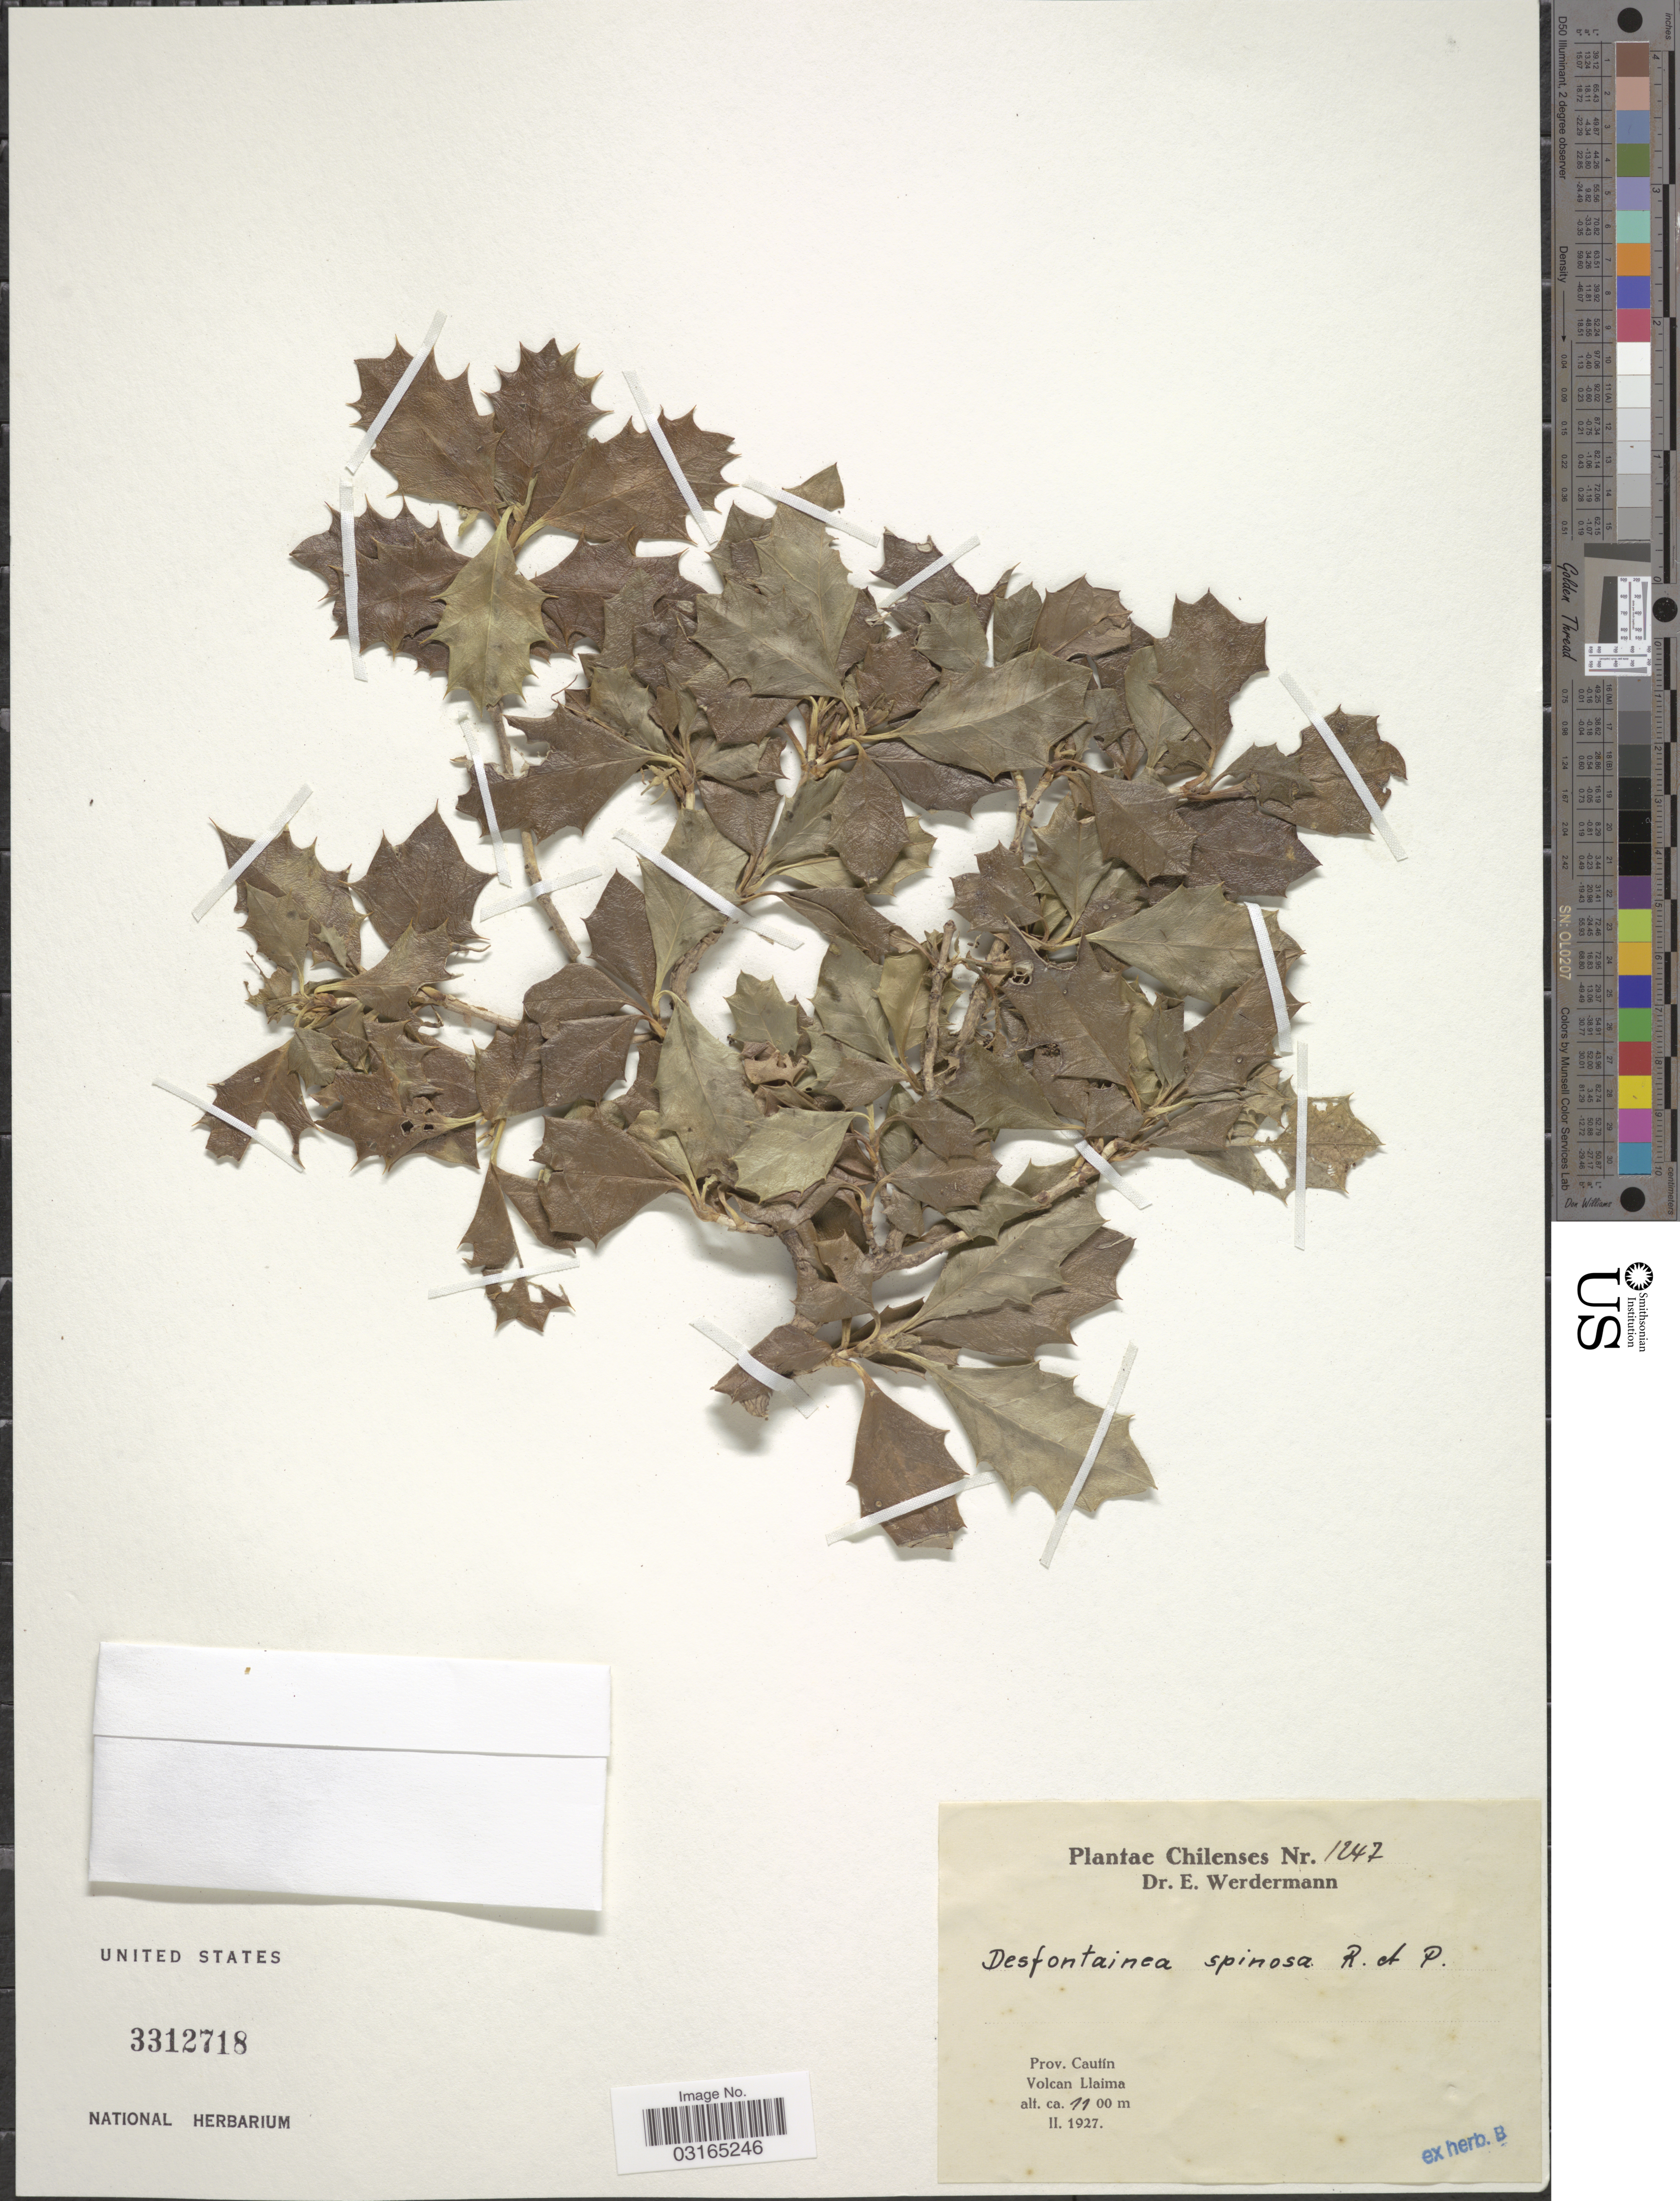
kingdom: Plantae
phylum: Tracheophyta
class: Magnoliopsida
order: Bruniales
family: Columelliaceae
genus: Desfontainia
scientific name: Desfontainia spinosa var. spinosa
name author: Ruiz & Pav.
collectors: E. Werdermann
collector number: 1247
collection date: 1927-02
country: Chile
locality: Prov. Cautín. Volcan LLaima.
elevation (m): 1100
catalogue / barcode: US 3312718